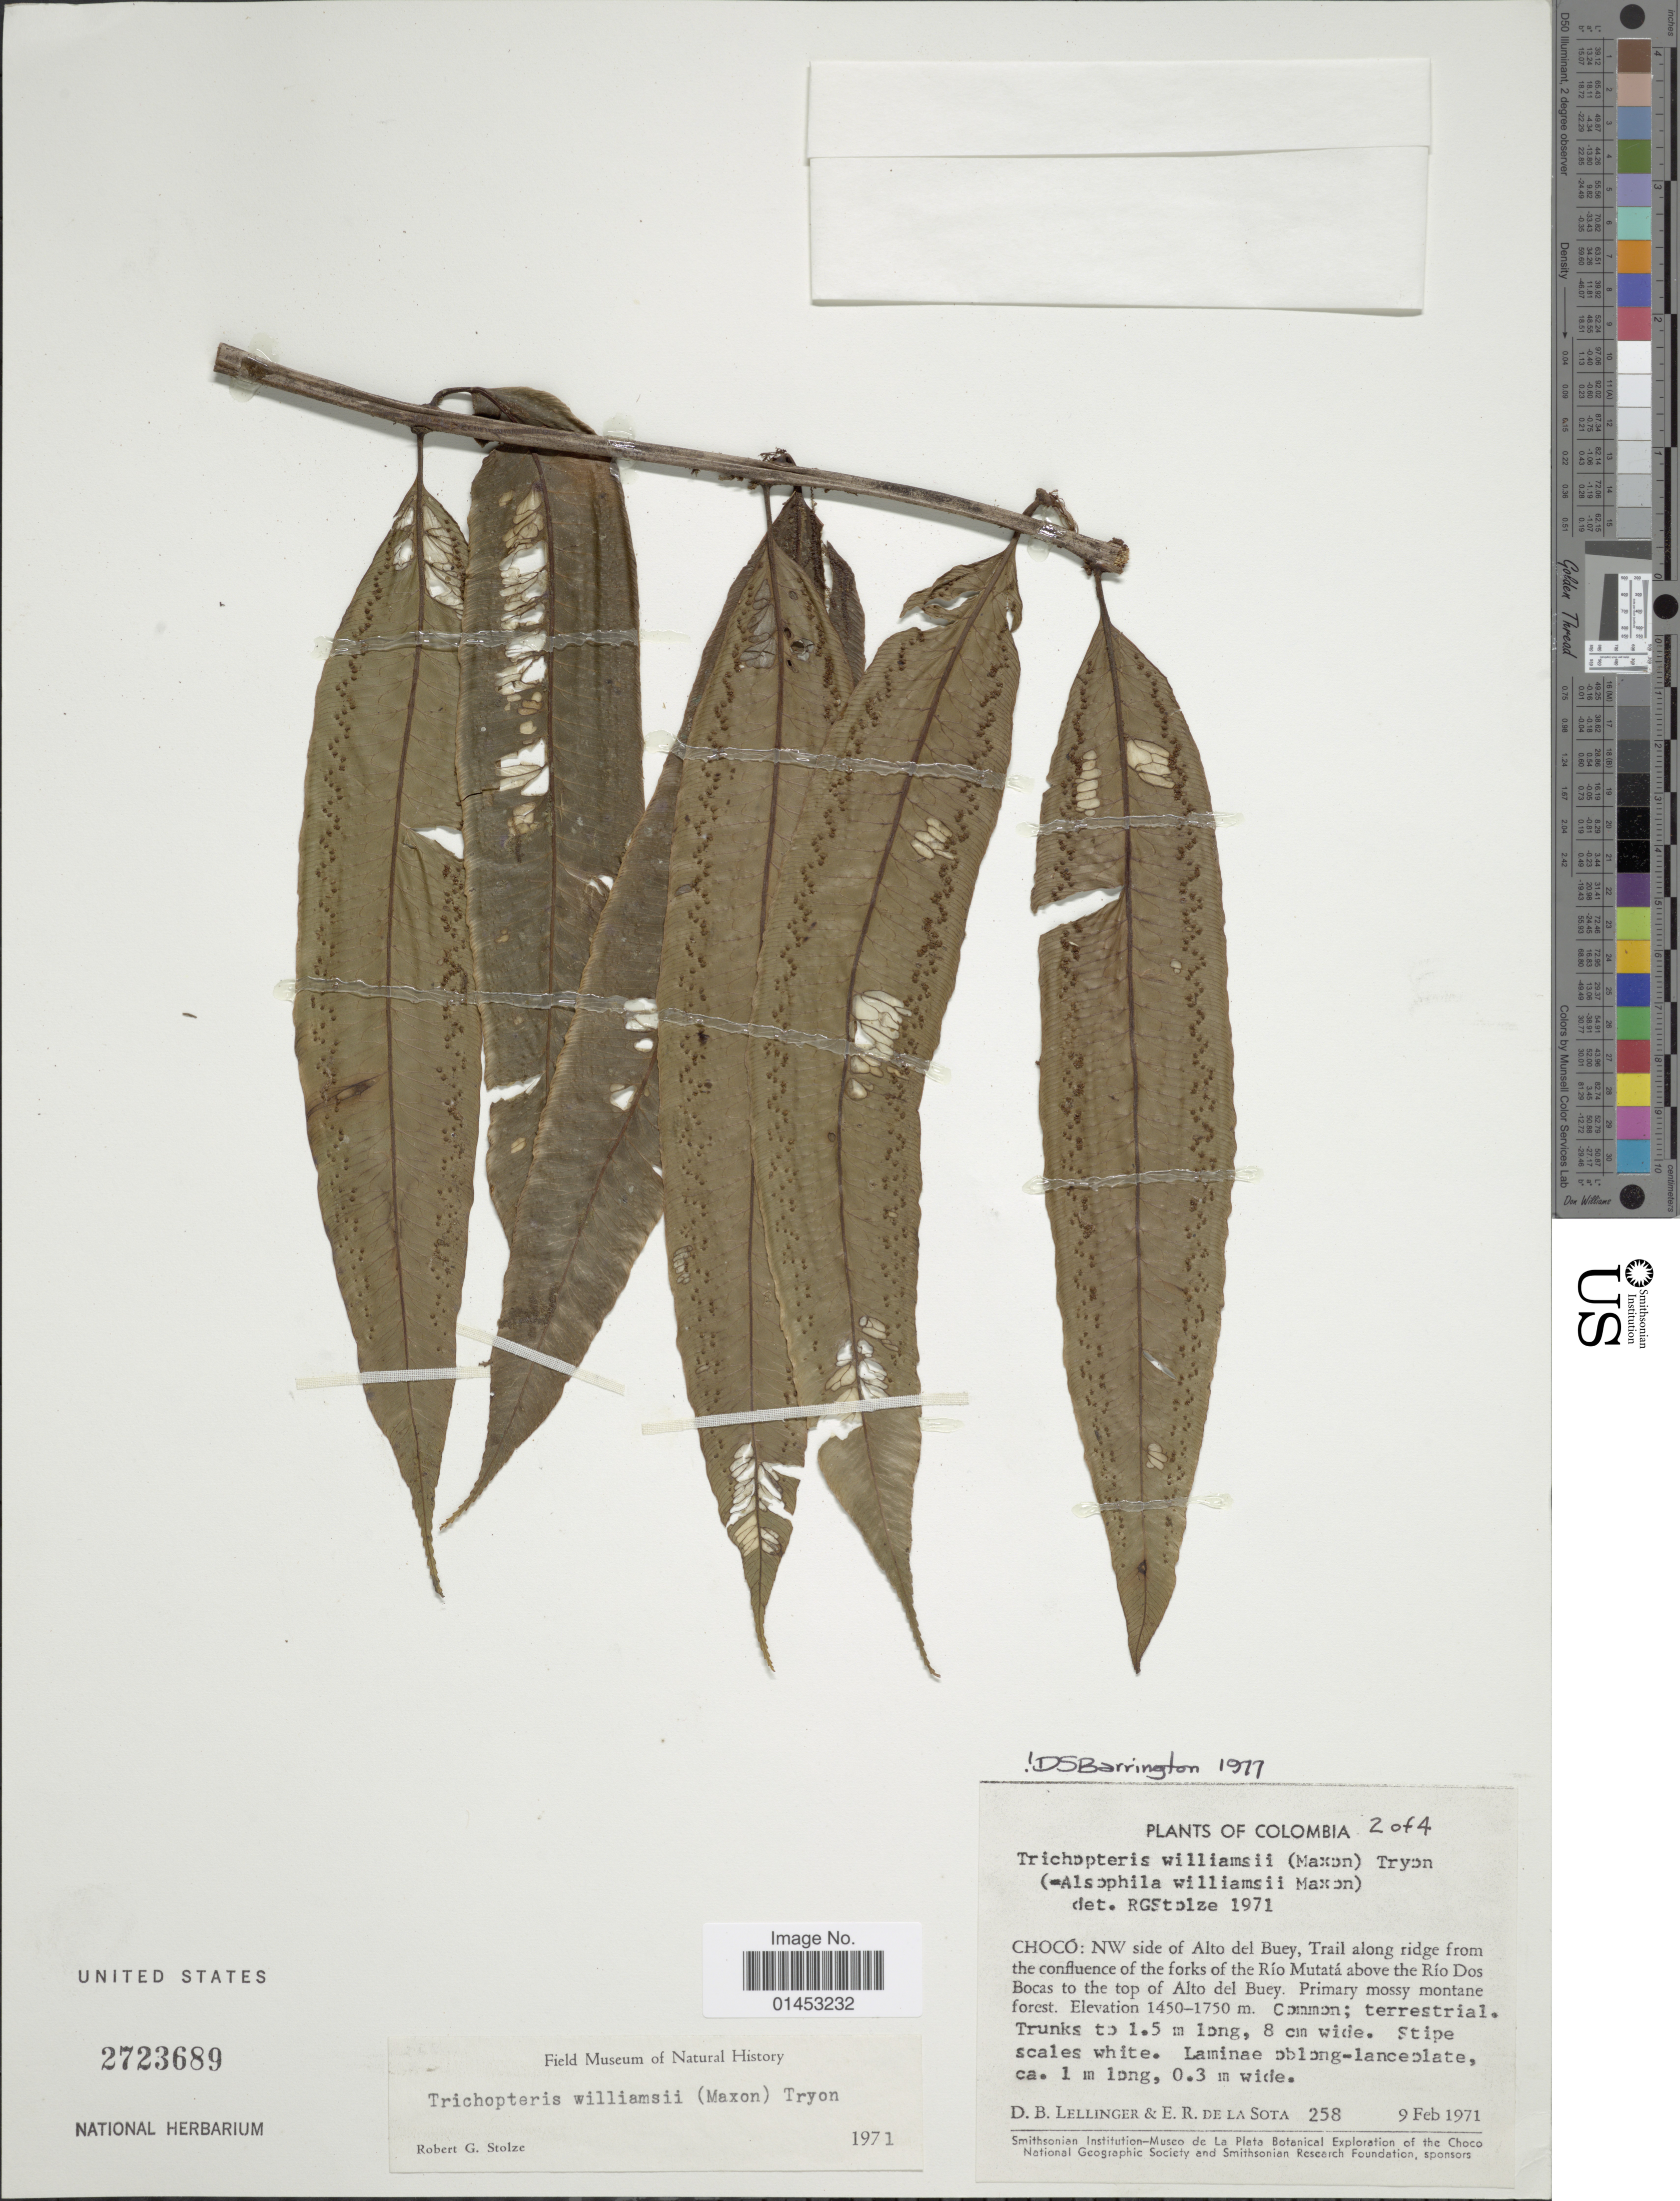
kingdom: Plantae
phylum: Tracheophyta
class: Polypodiopsida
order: Cyatheales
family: Cyatheaceae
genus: Cyathea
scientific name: Cyathea williamsii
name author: (Maxon) Domin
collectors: D. B. Lellinger & E. R. de la Sota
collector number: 258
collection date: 1971-02-09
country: Colombia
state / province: Chocó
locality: Chocó: NW side of Alto del Buey, trail along ridge from the confluence of the forks of the RIo Mutatá above the Rio Dos Bocas to the top of Alto del Buey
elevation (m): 1450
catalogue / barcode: US 2723689